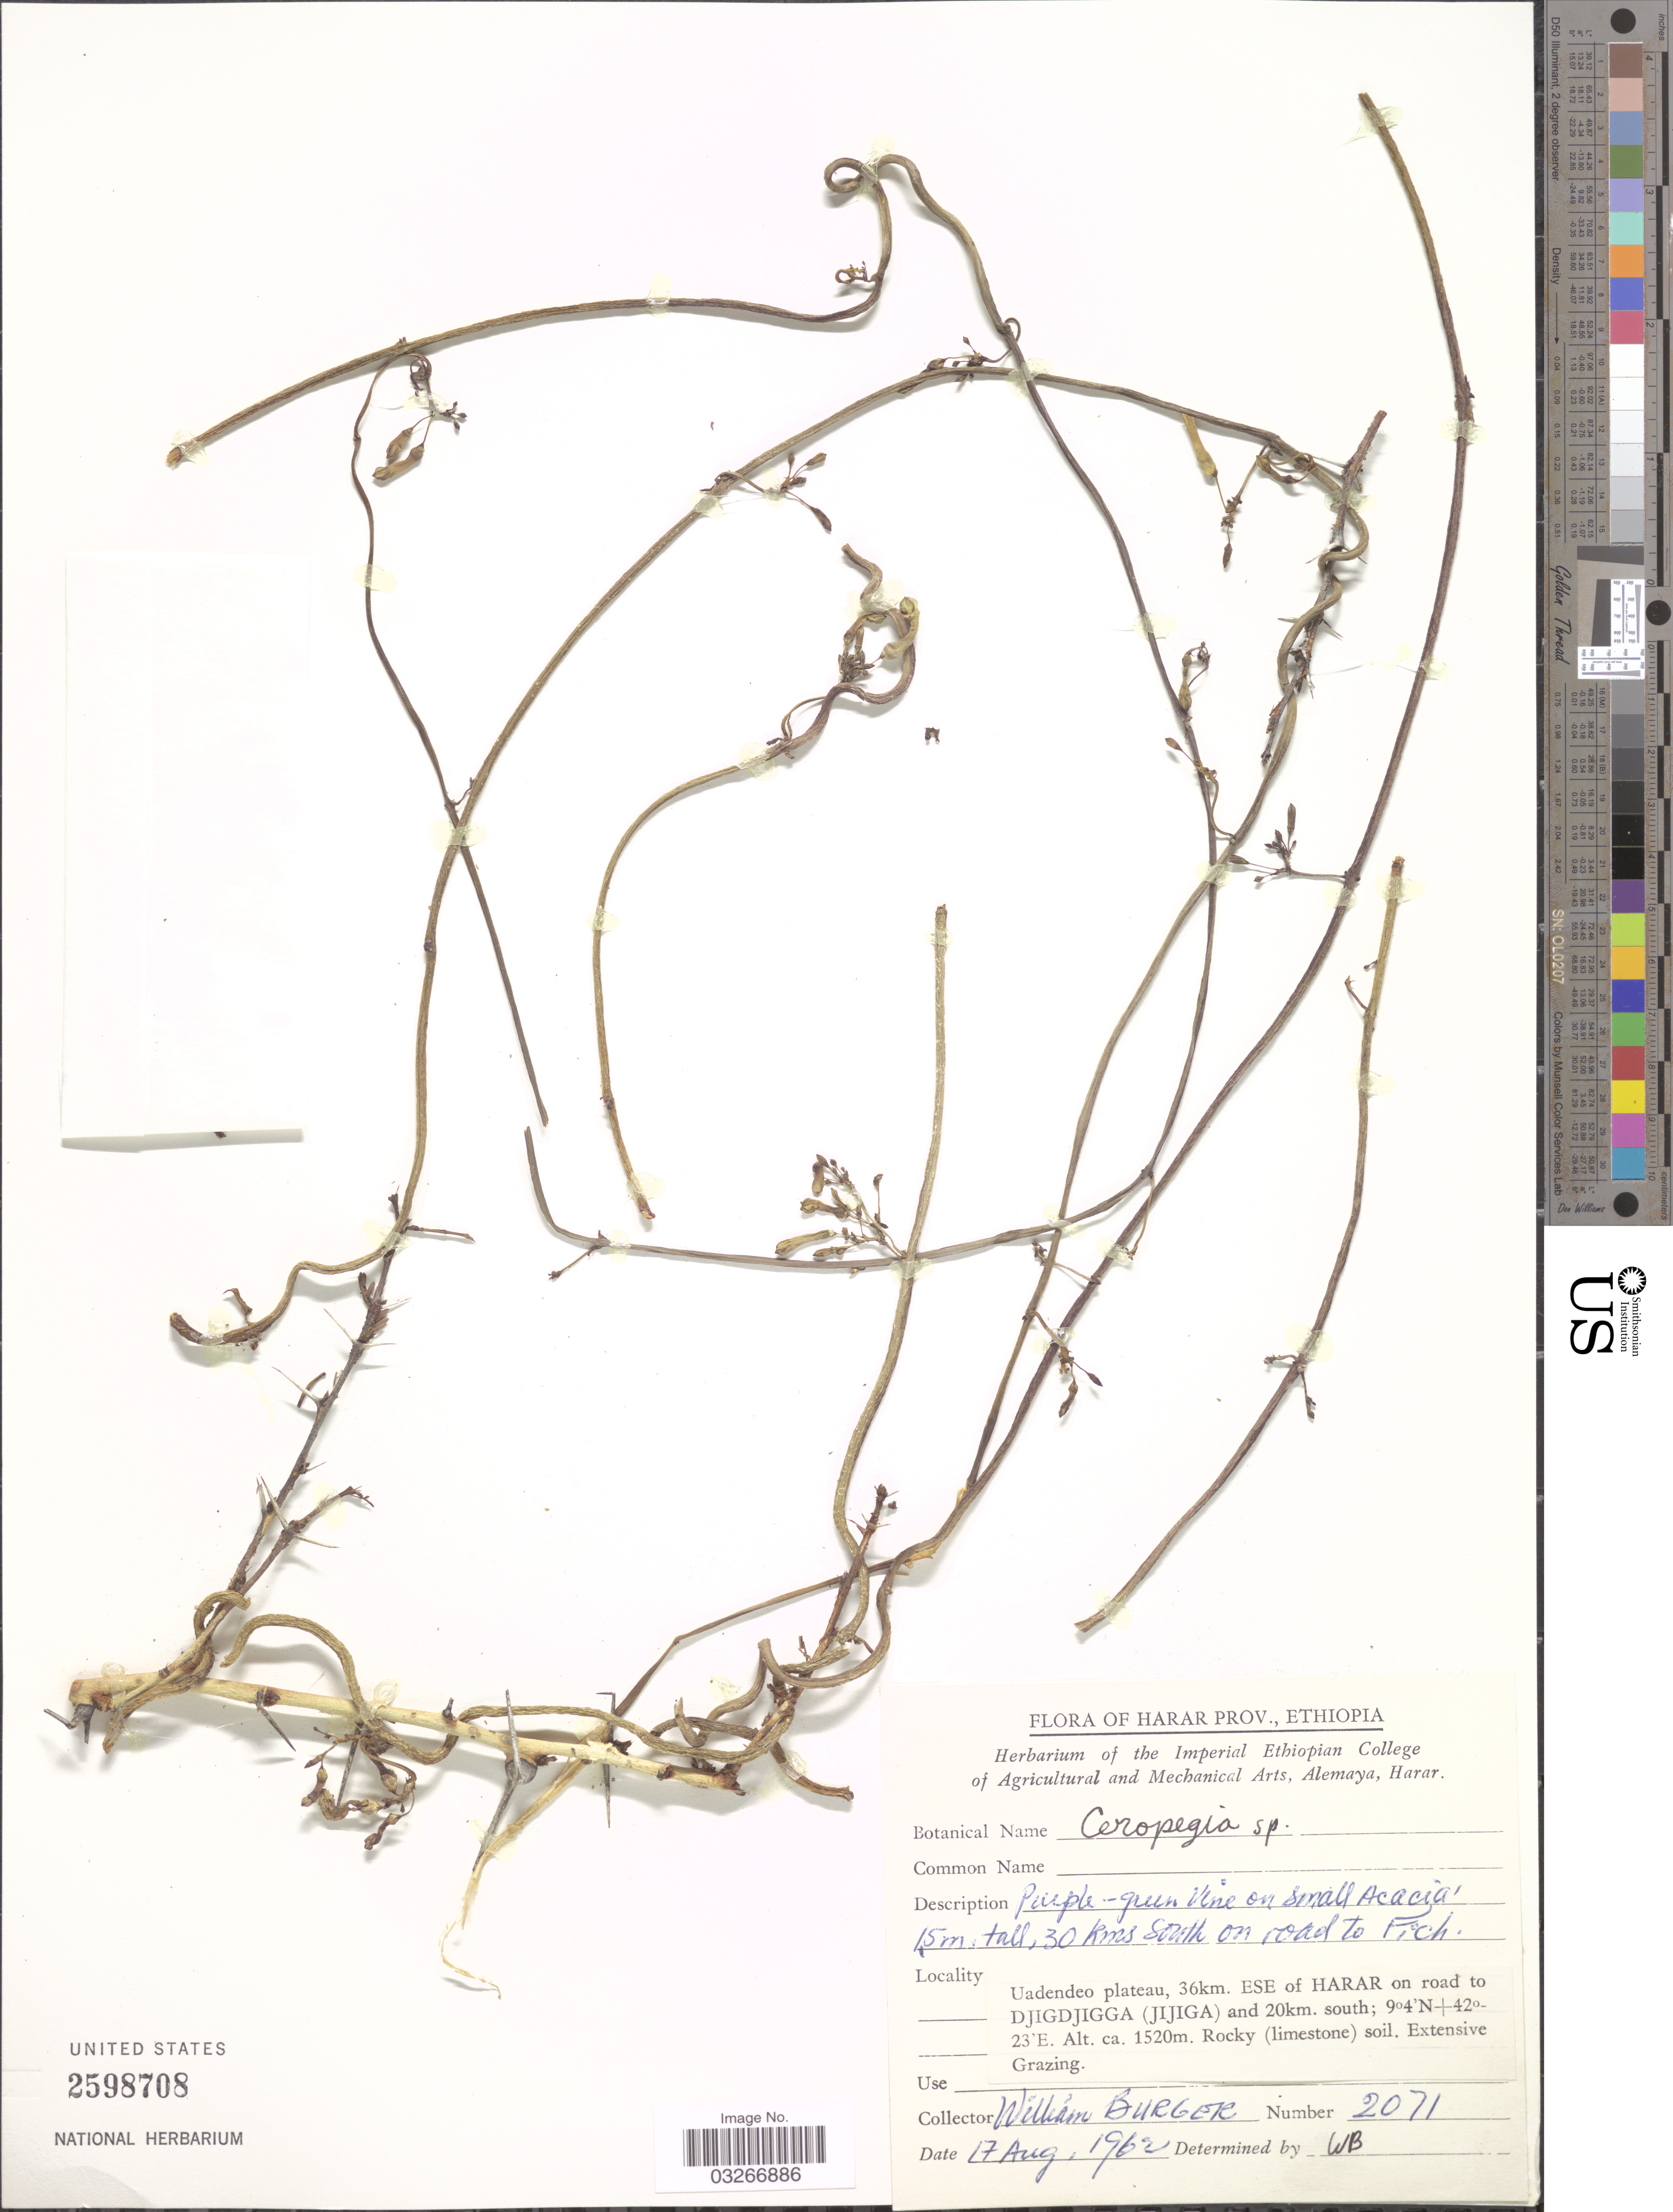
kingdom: Plantae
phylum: Tracheophyta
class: Magnoliopsida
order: Gentianales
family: Apocynaceae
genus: Ceropegia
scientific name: Ceropegia sp.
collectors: W. Buger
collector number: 2071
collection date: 1962-08-17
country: Ethiopia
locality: Harar Prov., 30 kms south on road to Fich, Uadendeo plateau, 36km. ESE of Harar on road to Djigdjigga (Jijiga) and 20km. south.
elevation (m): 1520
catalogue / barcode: US 2598708